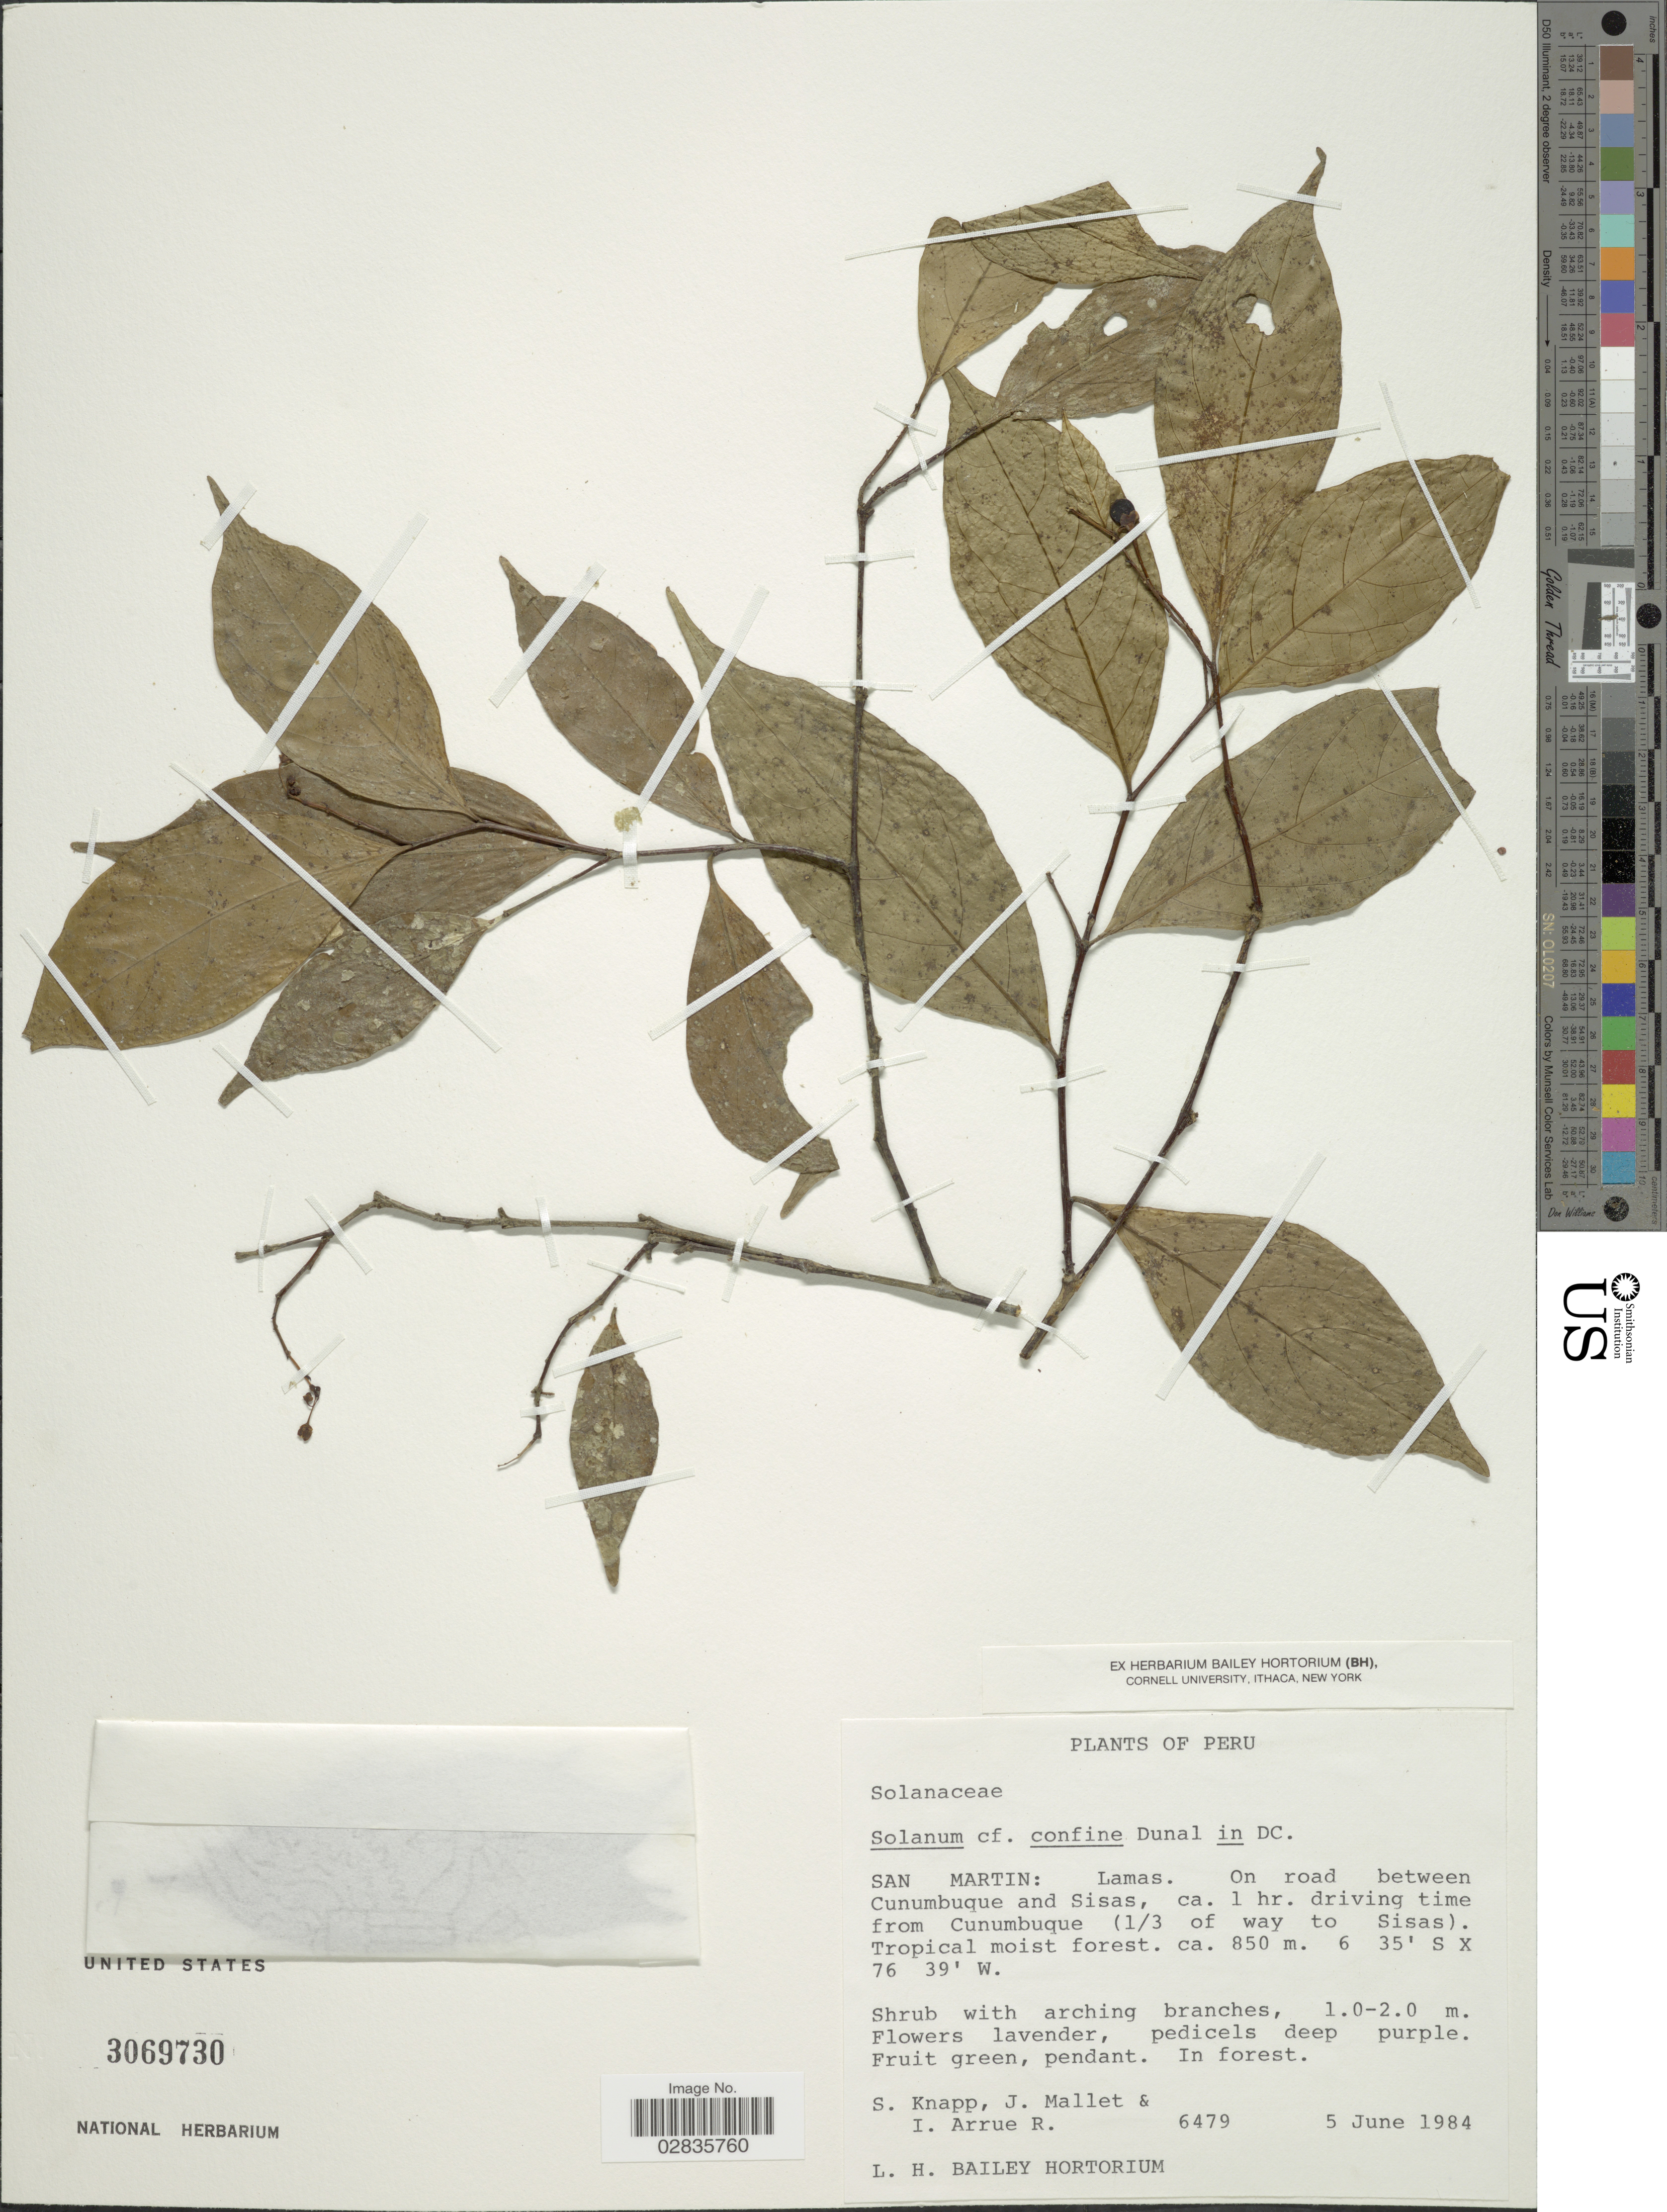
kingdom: Plantae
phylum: Tracheophyta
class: Magnoliopsida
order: Solanales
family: Solanaceae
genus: Solanum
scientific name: Solanum confine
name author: Dunal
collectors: S. Knapp, J. Mallet & I. Arrue R.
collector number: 6479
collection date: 1984-06-05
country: Peru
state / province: San Martín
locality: Lamas. On road between Cunumbuque and Sisas, ca. 1 hr. driving time from Cunumbuque (1/3 of way to Sisas).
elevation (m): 850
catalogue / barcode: US 3069730